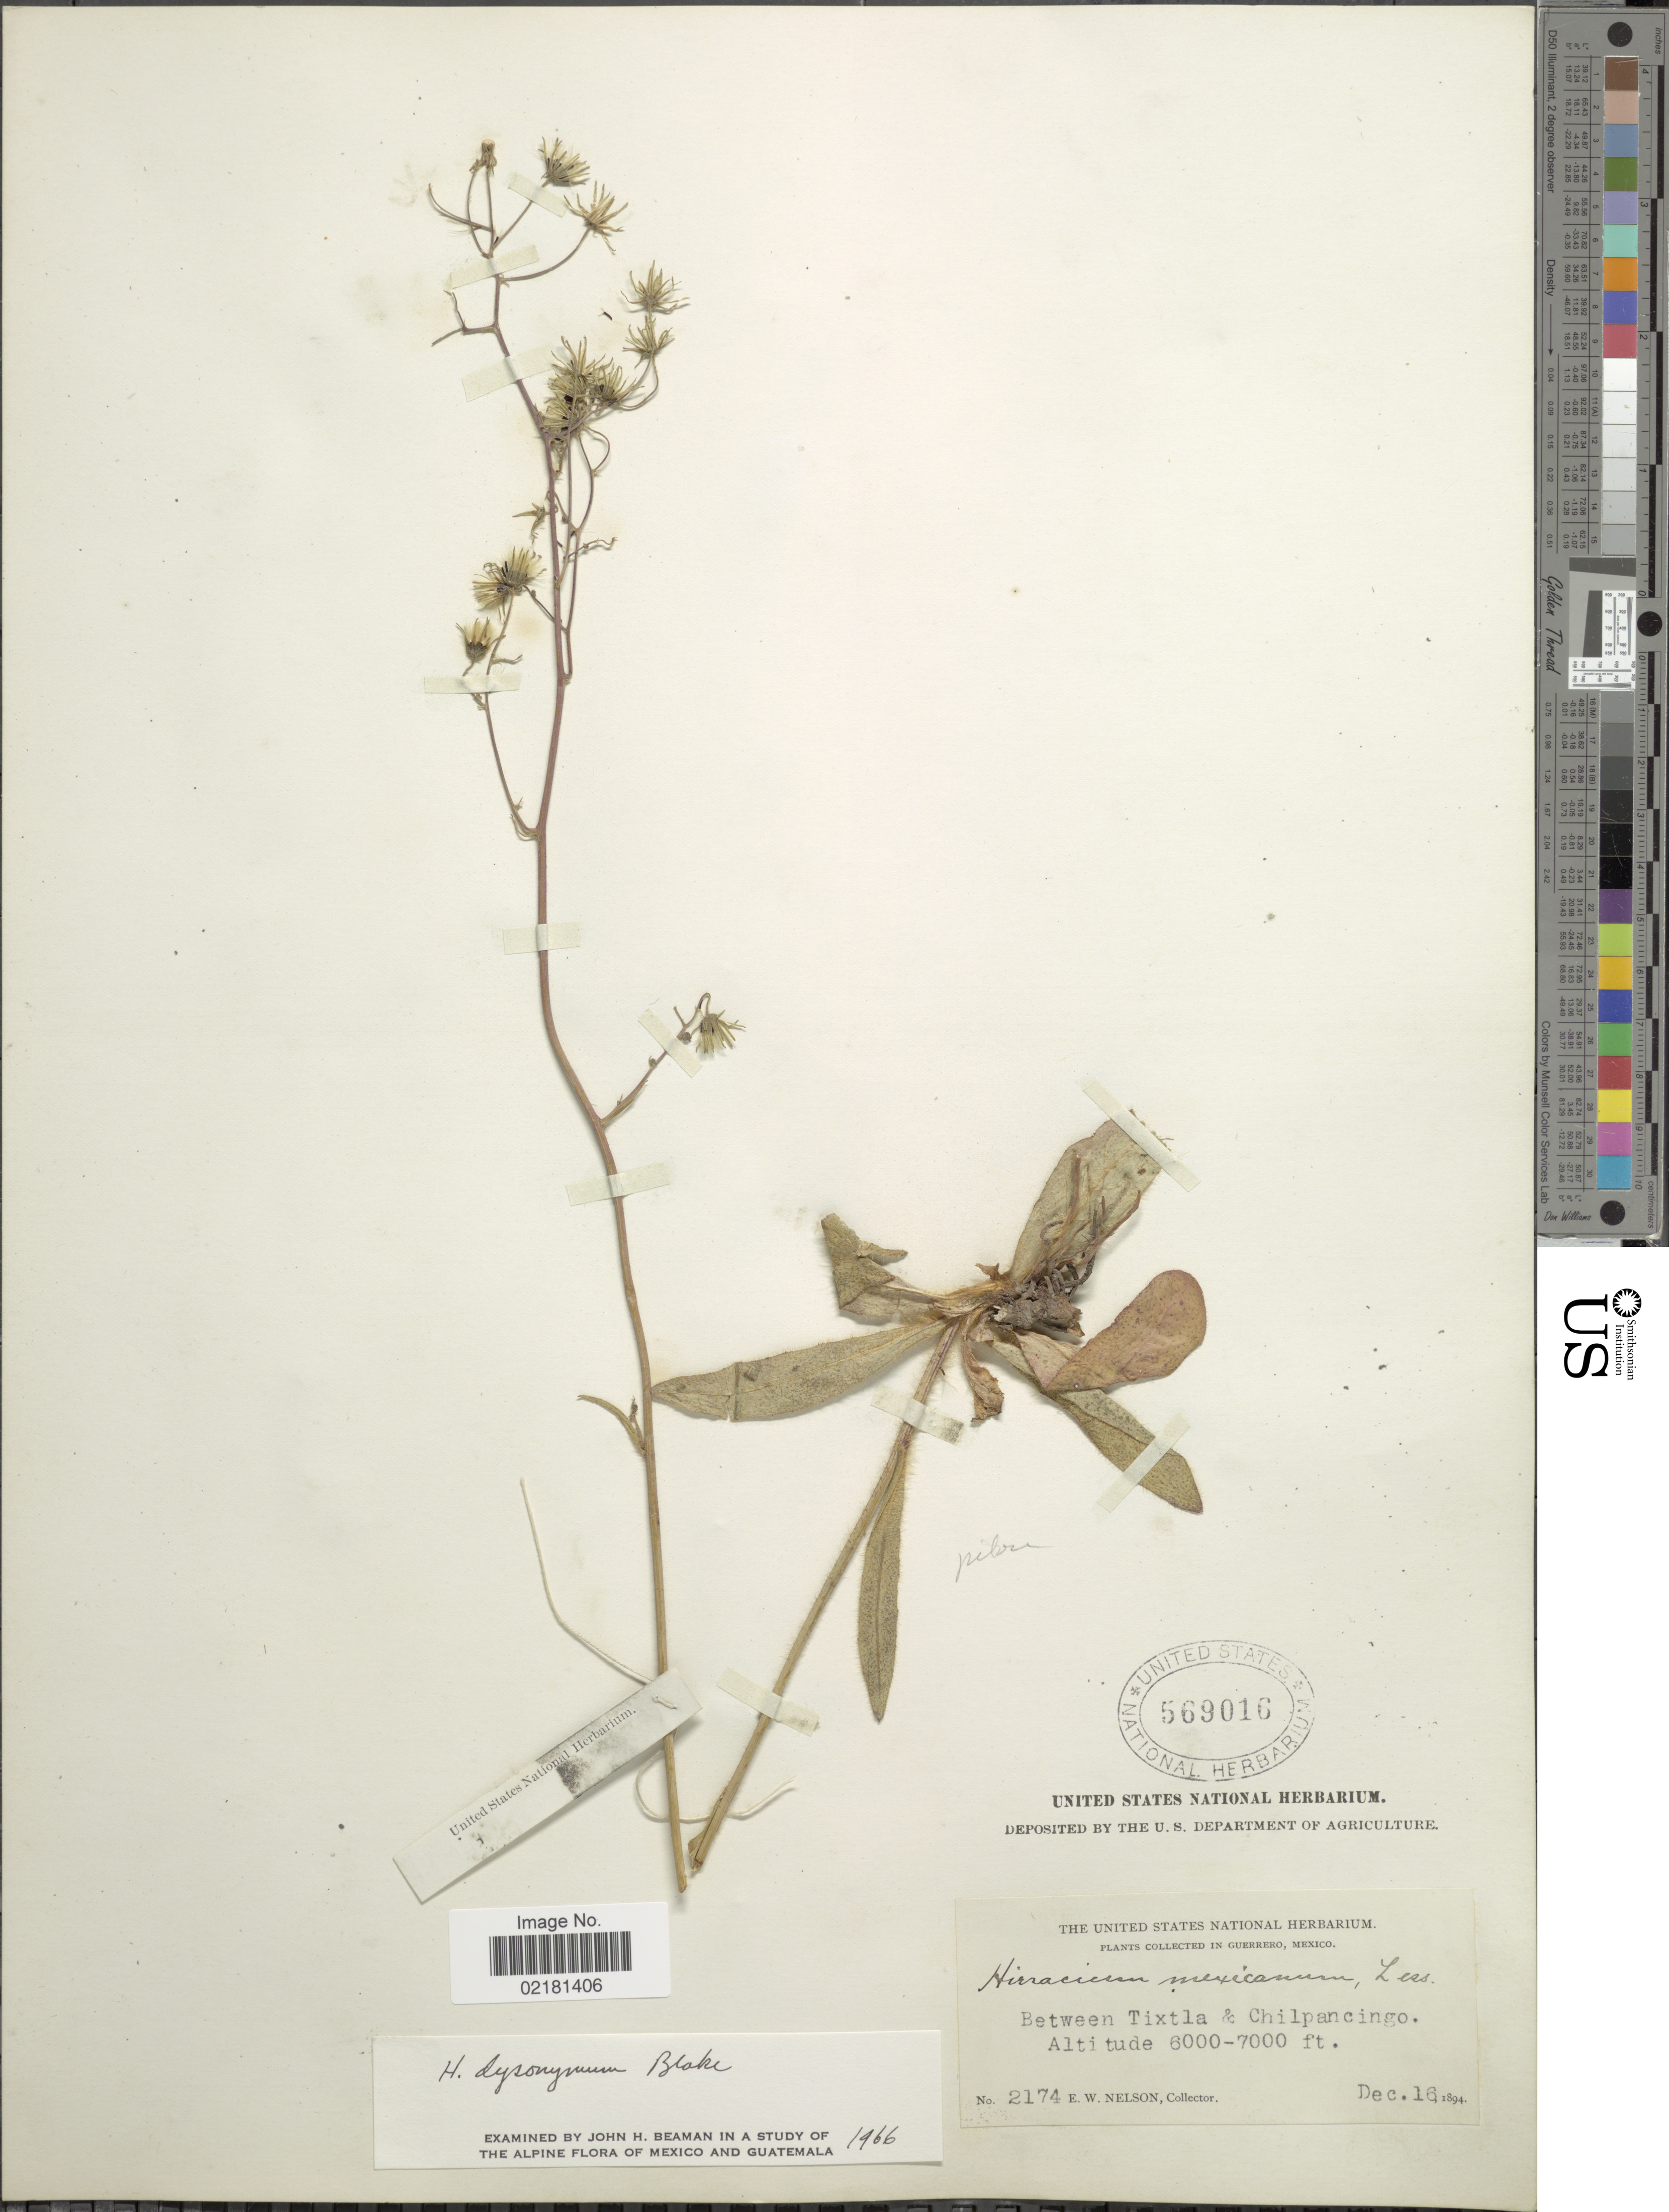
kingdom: Plantae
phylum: Tracheophyta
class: Magnoliopsida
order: Asterales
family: Asteraceae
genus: Hieracium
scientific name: Hieracium dysonymum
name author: S.F. Blake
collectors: E. W. Nelson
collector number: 2174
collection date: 1894-12-16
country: Mexico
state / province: Guerrero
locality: Between Tixtla & Chilpancingo.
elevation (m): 1829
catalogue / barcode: US 569016